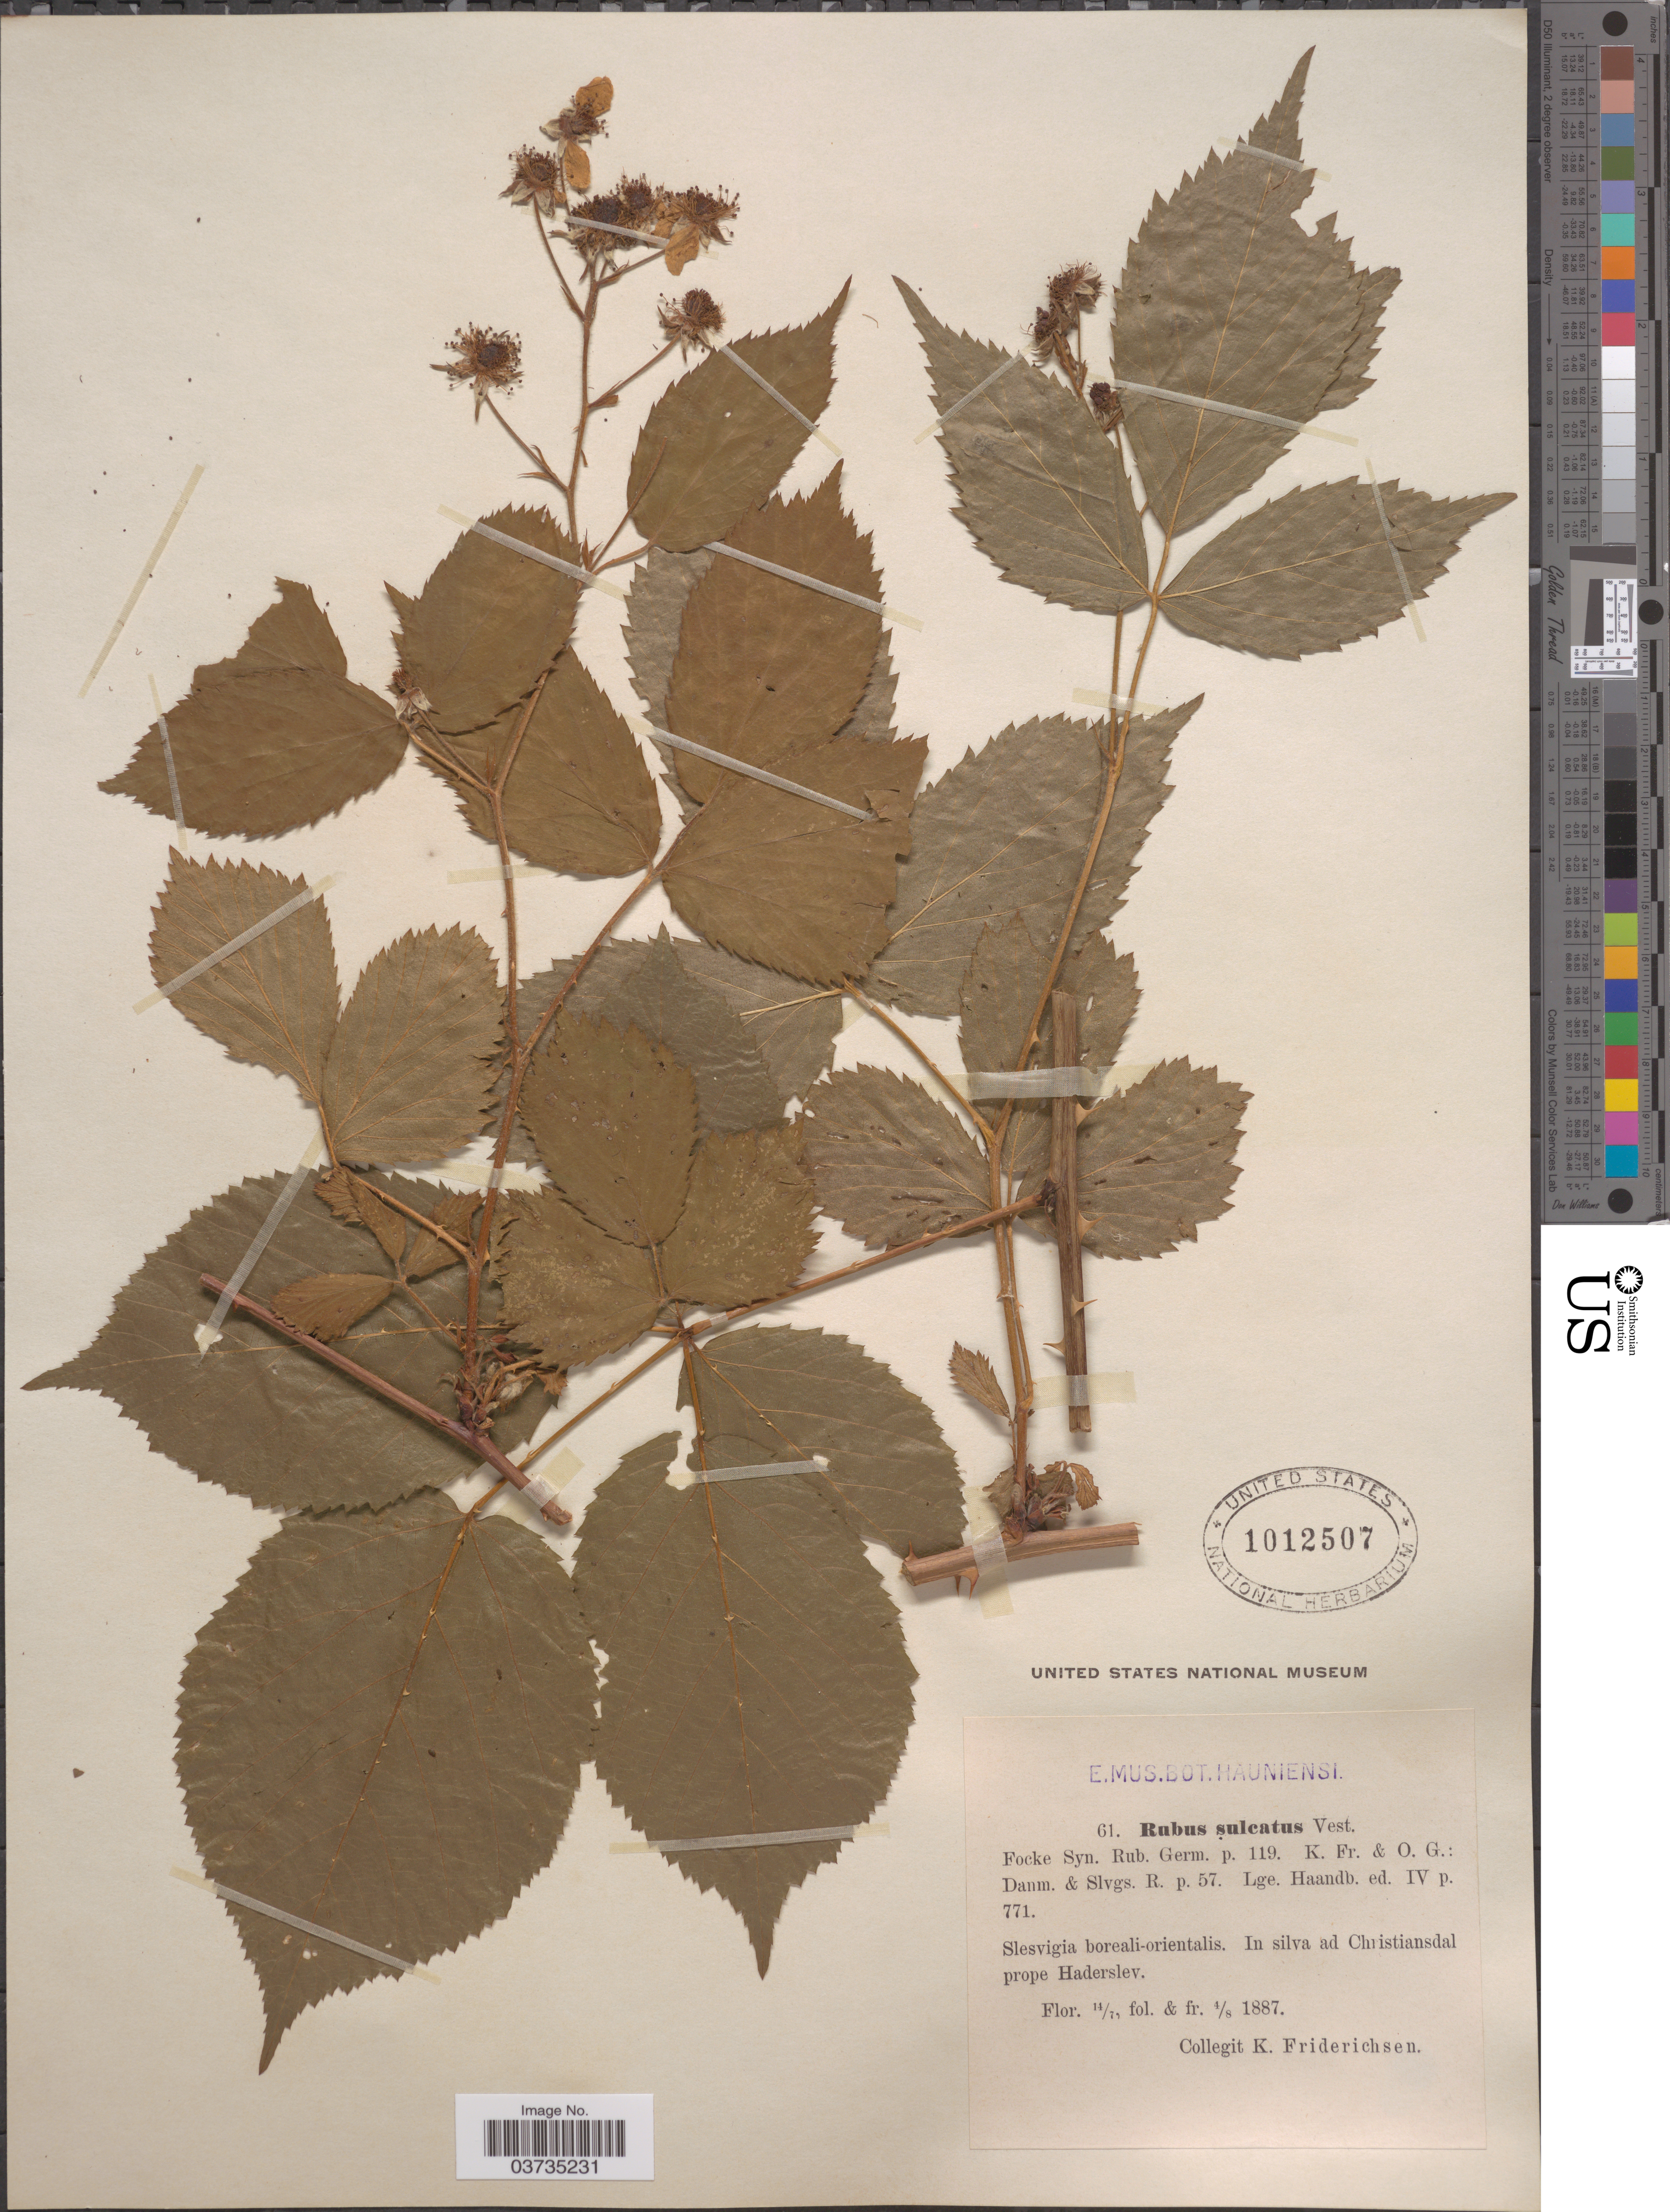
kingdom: Plantae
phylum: Tracheophyta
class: Magnoliopsida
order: Rosales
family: Rosaceae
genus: Rubus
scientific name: Rubus sulcatus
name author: Vest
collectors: K. Friderichsen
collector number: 61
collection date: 1887-07-14/1887-08-04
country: Germany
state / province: Schleswig-Holstein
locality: Slesvigia boreali-orientalis. In silva ad Christiansdal prope Haderslev.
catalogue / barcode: US 1012507